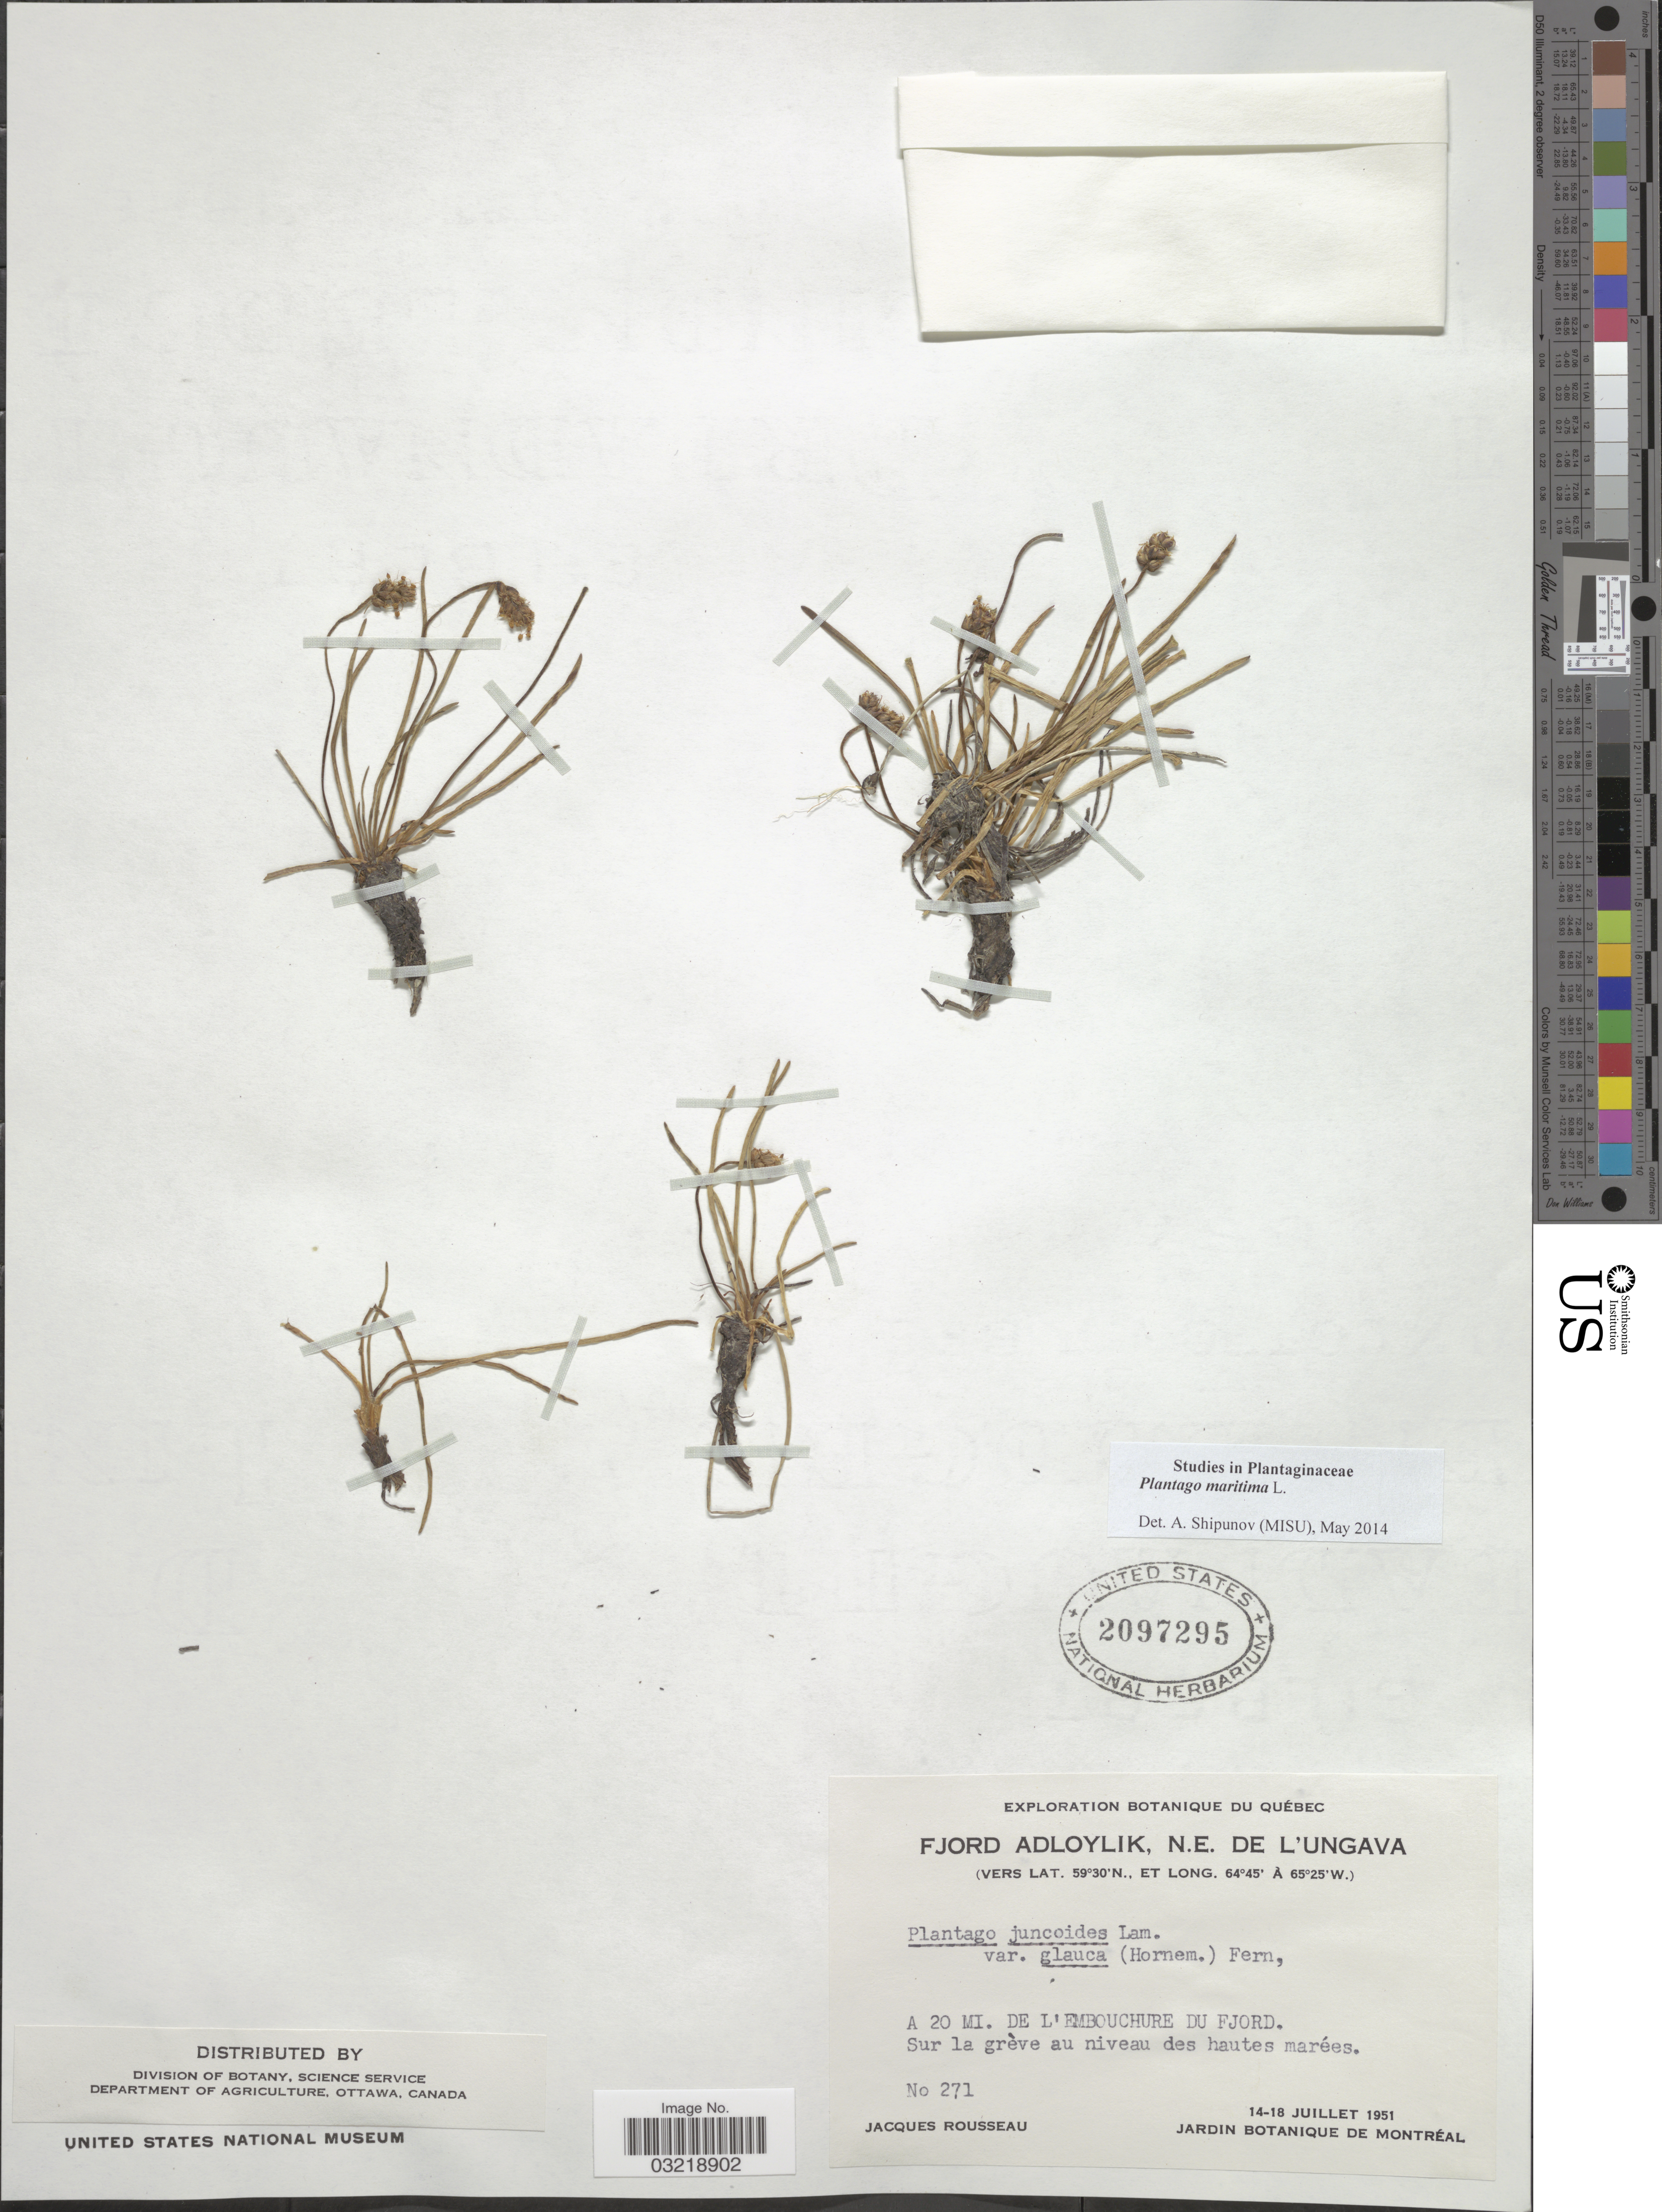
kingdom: Plantae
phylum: Tracheophyta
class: Magnoliopsida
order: Lamiales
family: Plantaginaceae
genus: Plantago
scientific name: Plantago maritima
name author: L.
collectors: J. Rousseau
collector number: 271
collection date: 1951-07-14/1951-07-18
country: Canada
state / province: Quebec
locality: Fjord Adloylik, N.E. de L'Ungava. A 20 mi. de L'Embouchure du Fjord.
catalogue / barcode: US 2097295